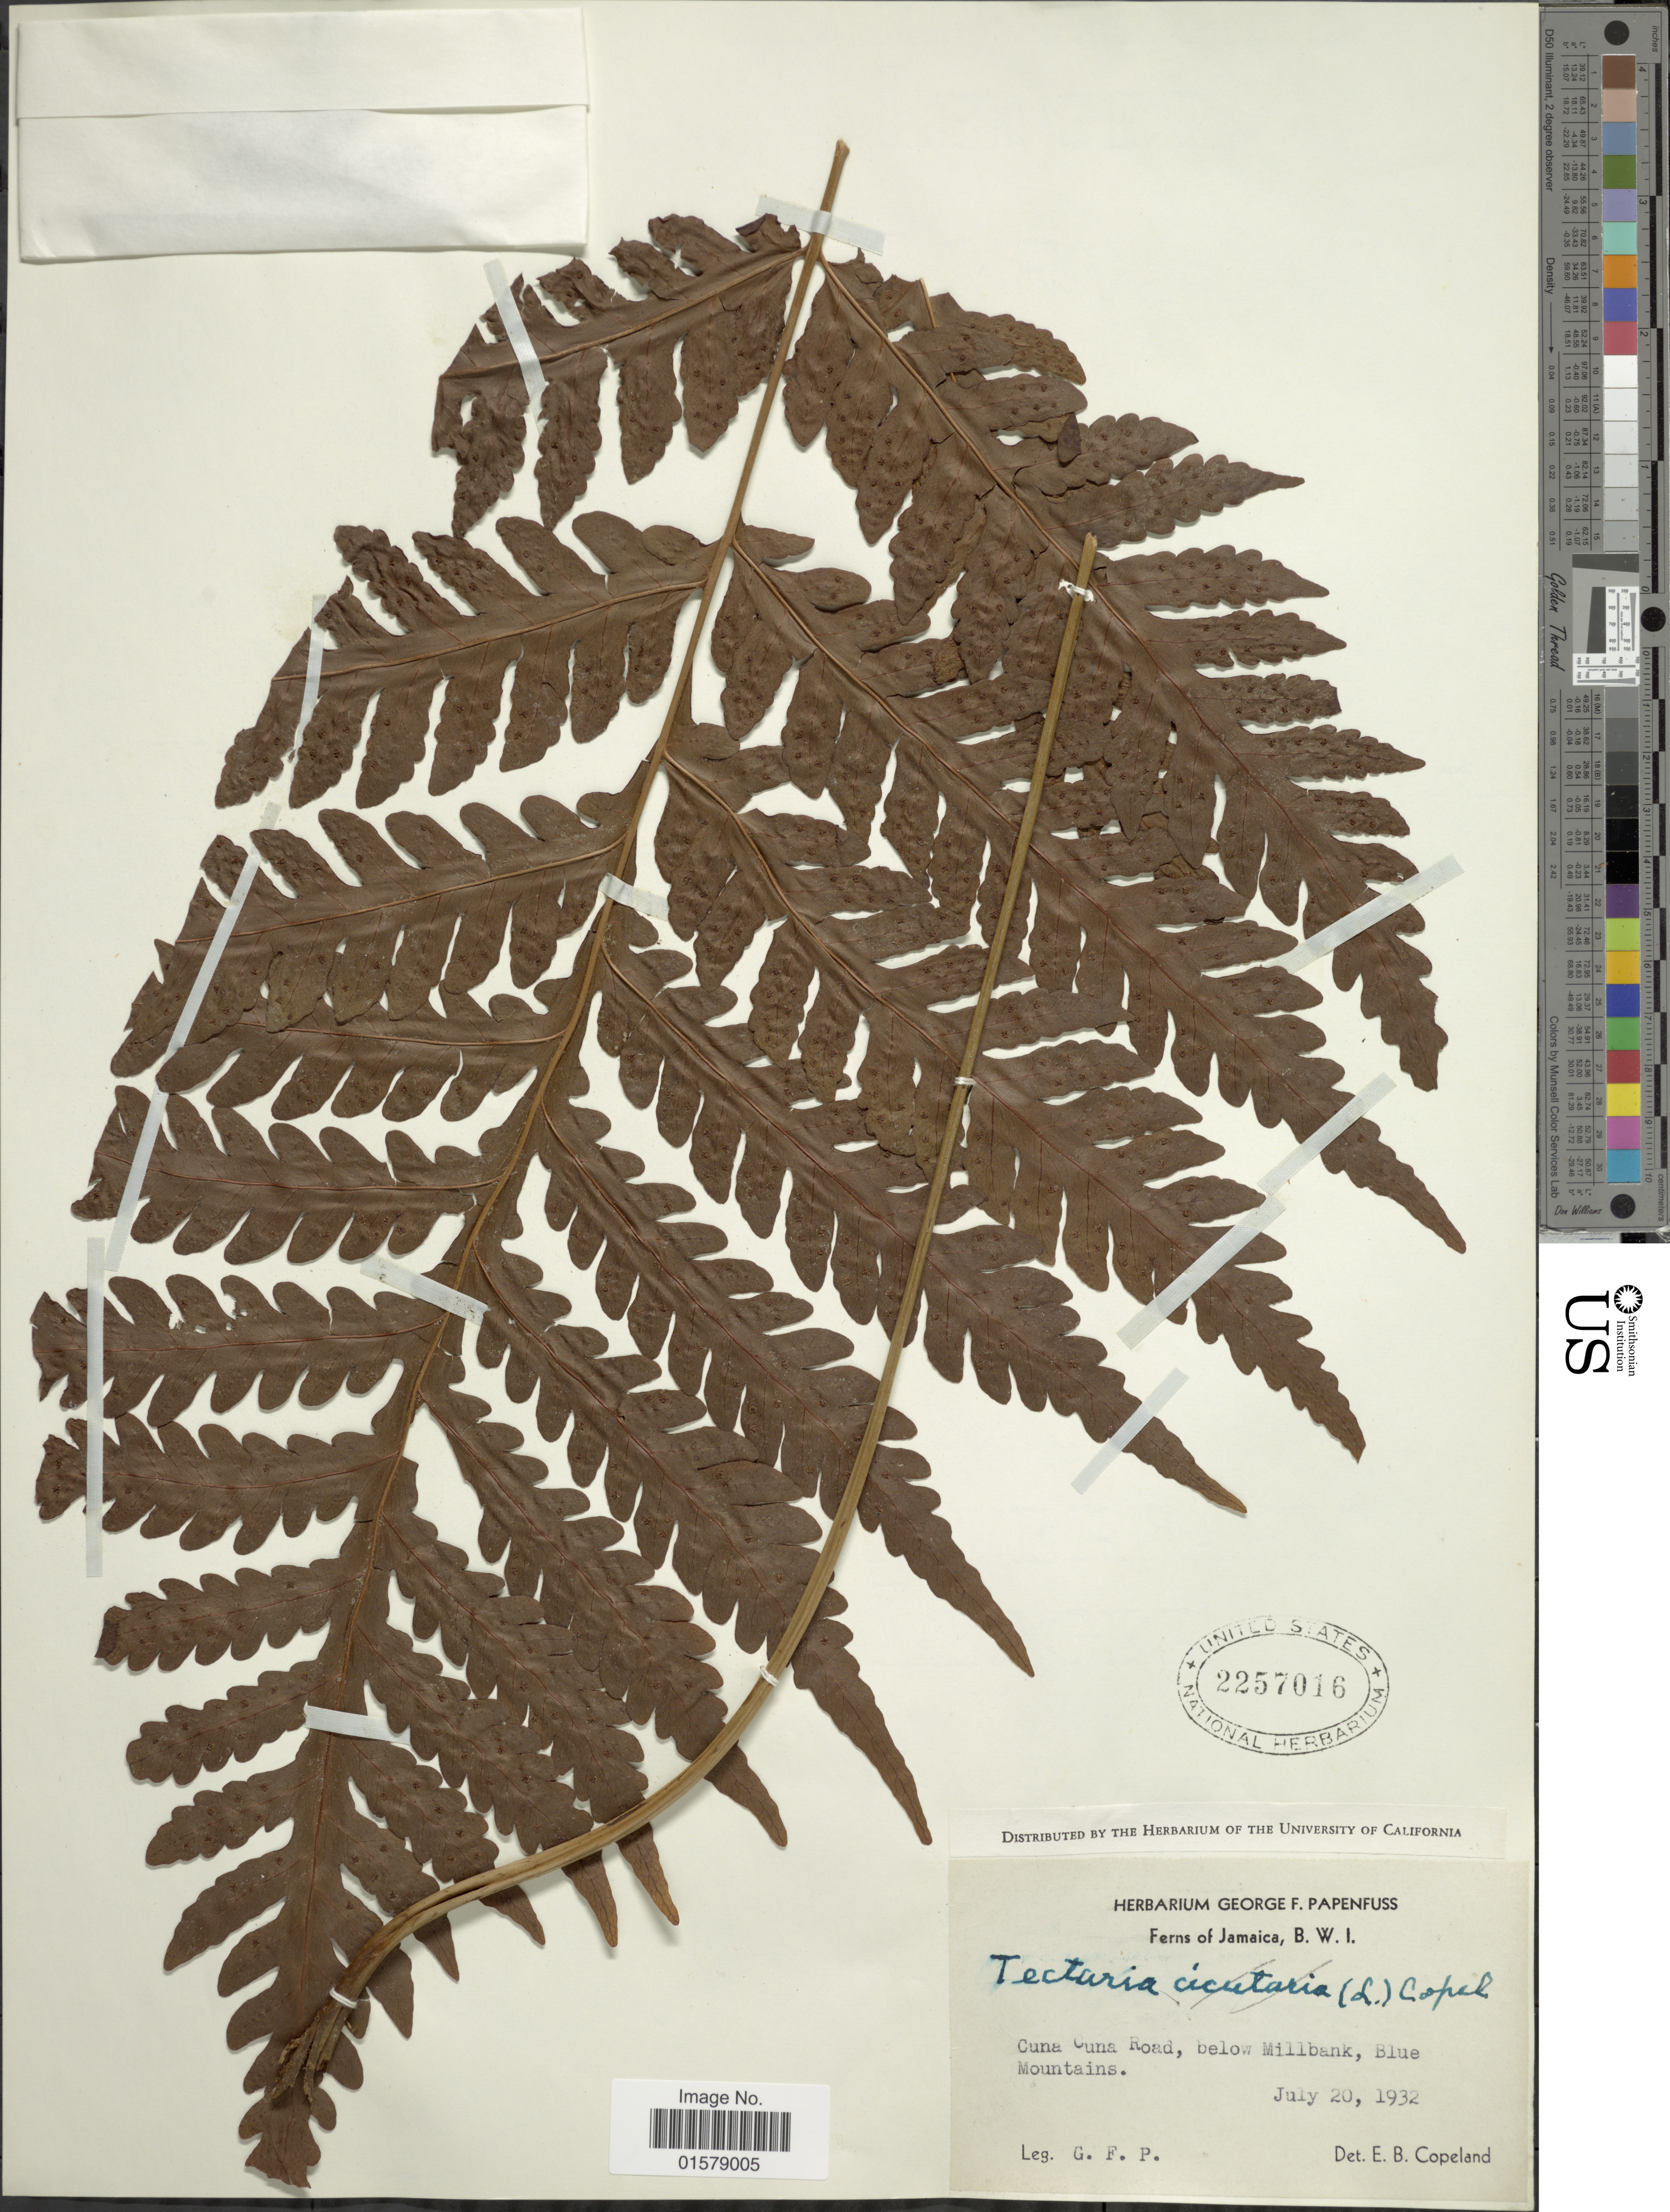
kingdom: Plantae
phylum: Tracheophyta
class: Polypodiopsida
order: Polypodiales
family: Tectariaceae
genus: Tectaria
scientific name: Tectaria apiifolia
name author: (Schkuhr) Copel.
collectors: G. Papenfuss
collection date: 1932-07-20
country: Jamaica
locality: B.W. I., Cuna Cuna Road, below Millbank, Blue Mountains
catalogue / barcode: US 2257016